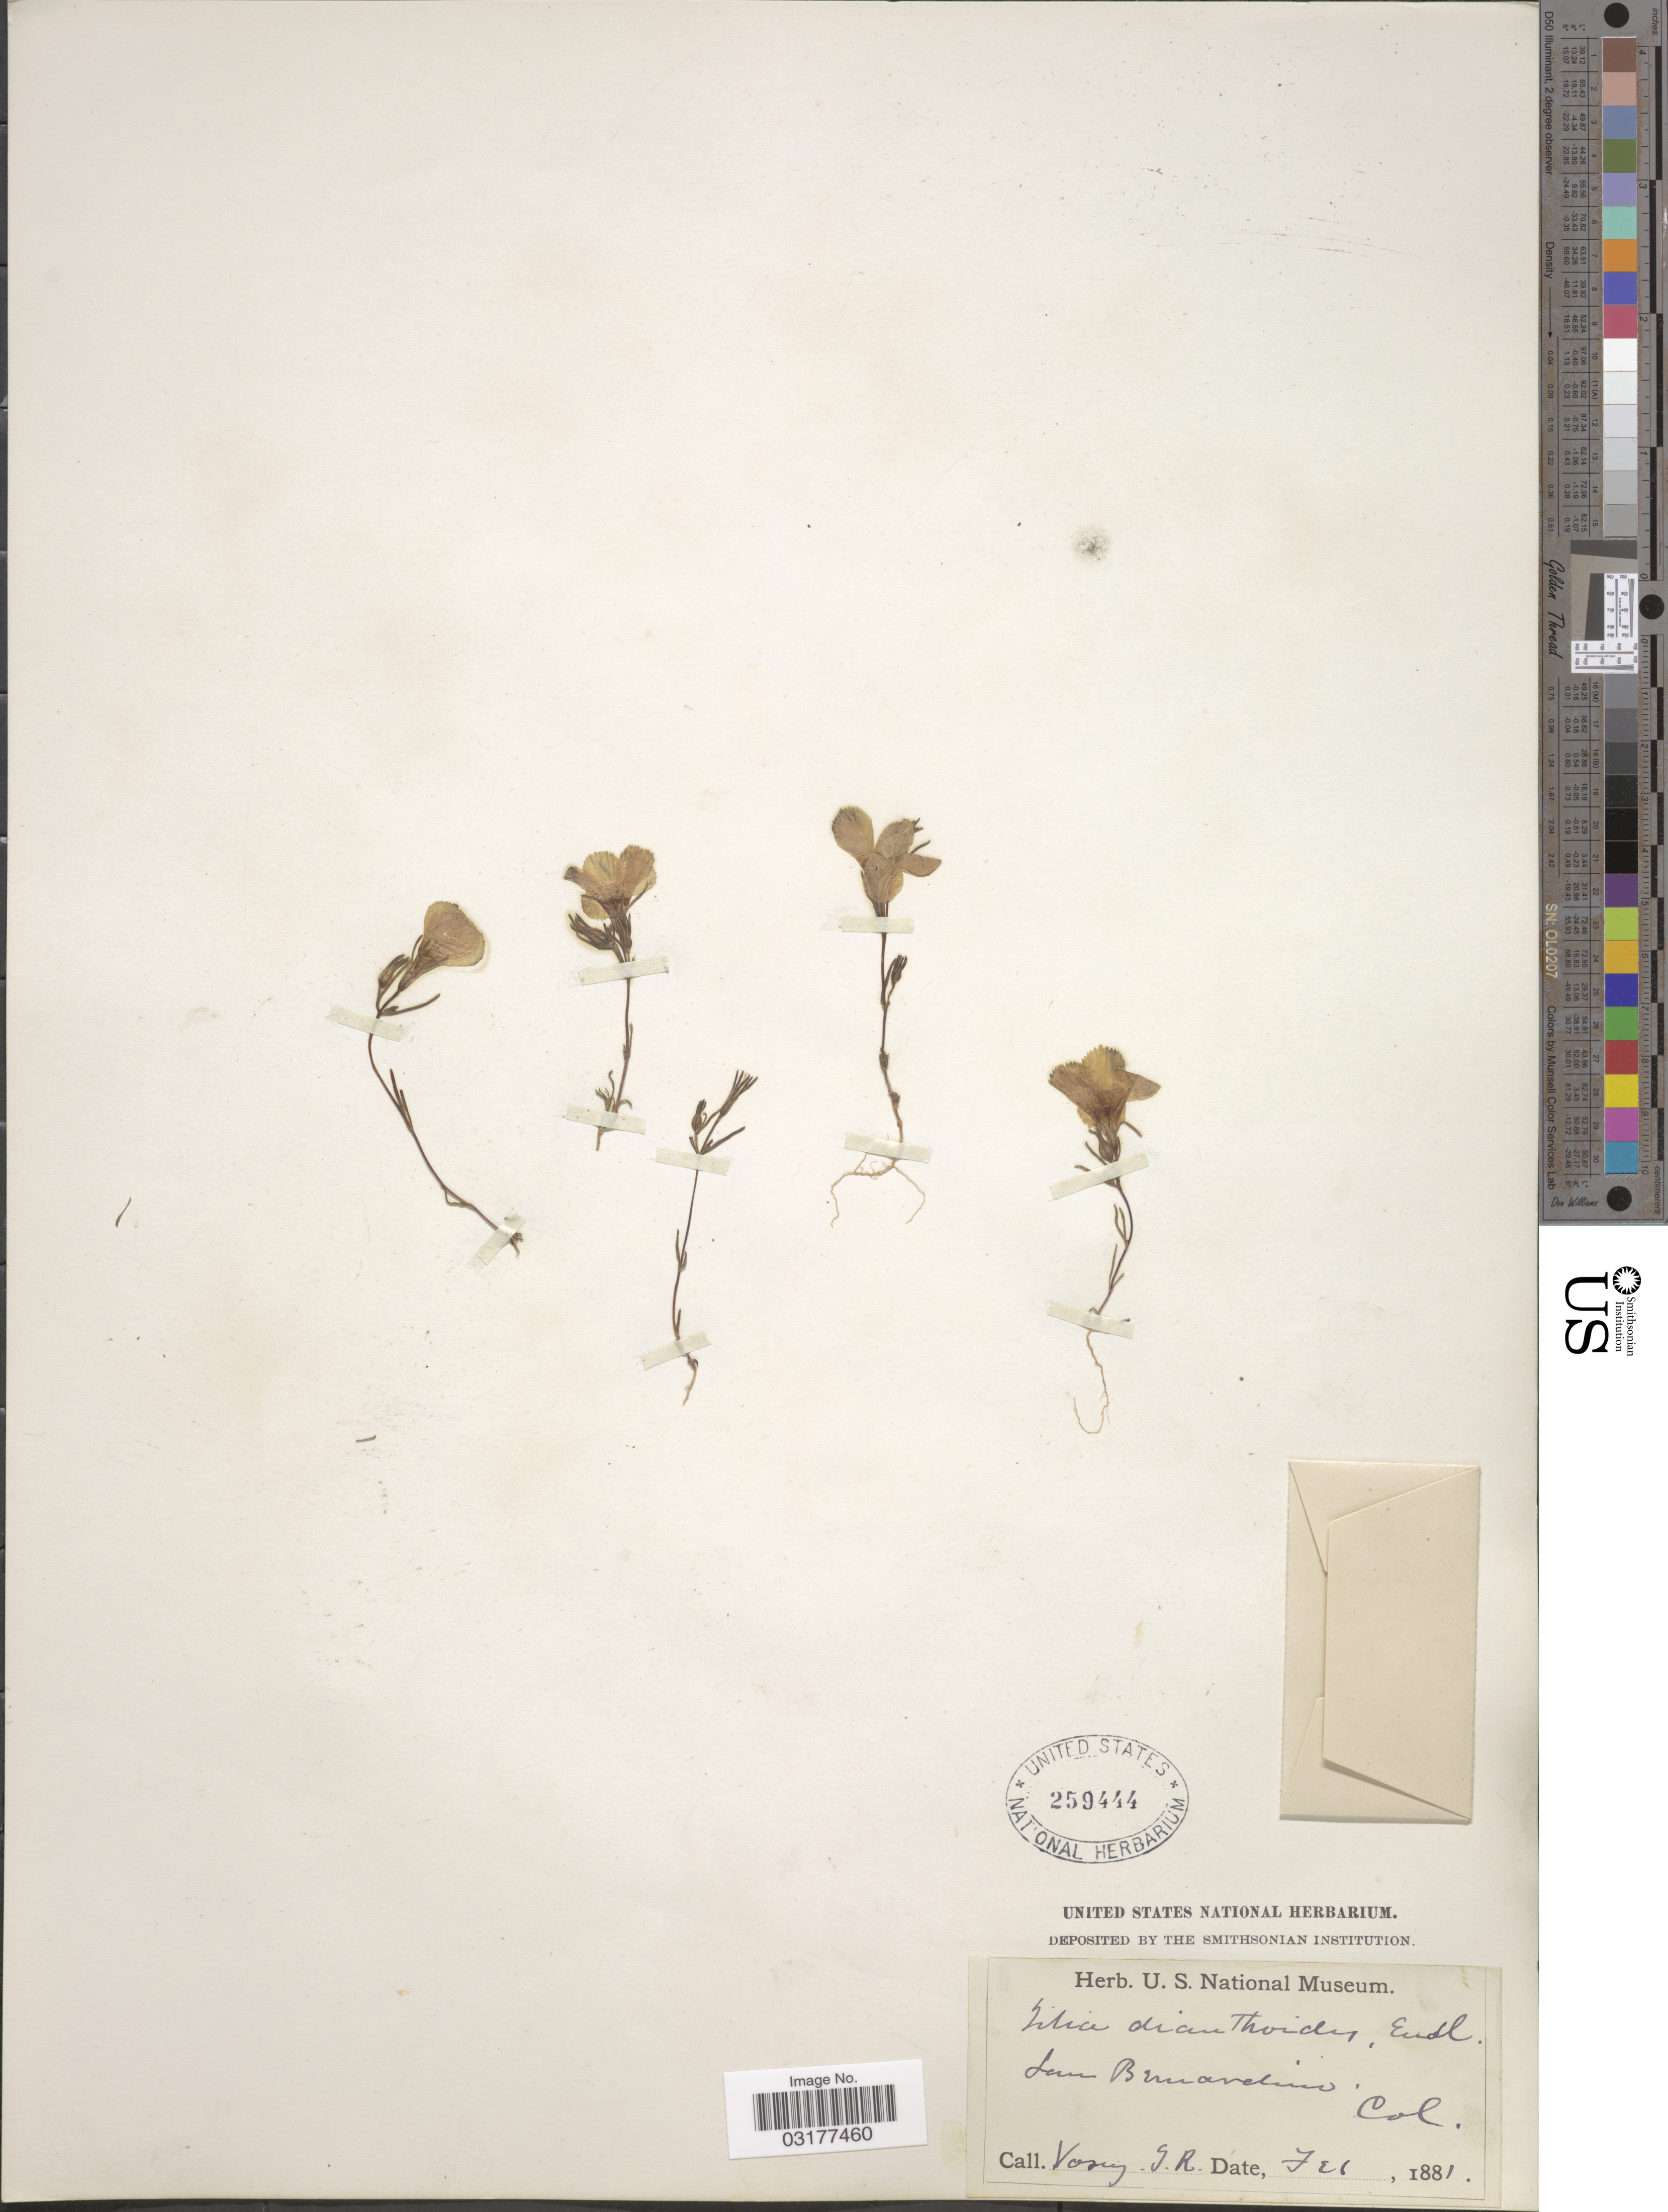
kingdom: Plantae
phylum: Tracheophyta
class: Magnoliopsida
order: Ericales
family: Polemoniaceae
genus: Linanthus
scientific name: Linanthus dianthiflorus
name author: (Benth.) Greene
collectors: G. R. Vasey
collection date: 1881-02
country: United States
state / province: California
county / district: San Bernardino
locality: San Bernardino.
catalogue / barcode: US 259444